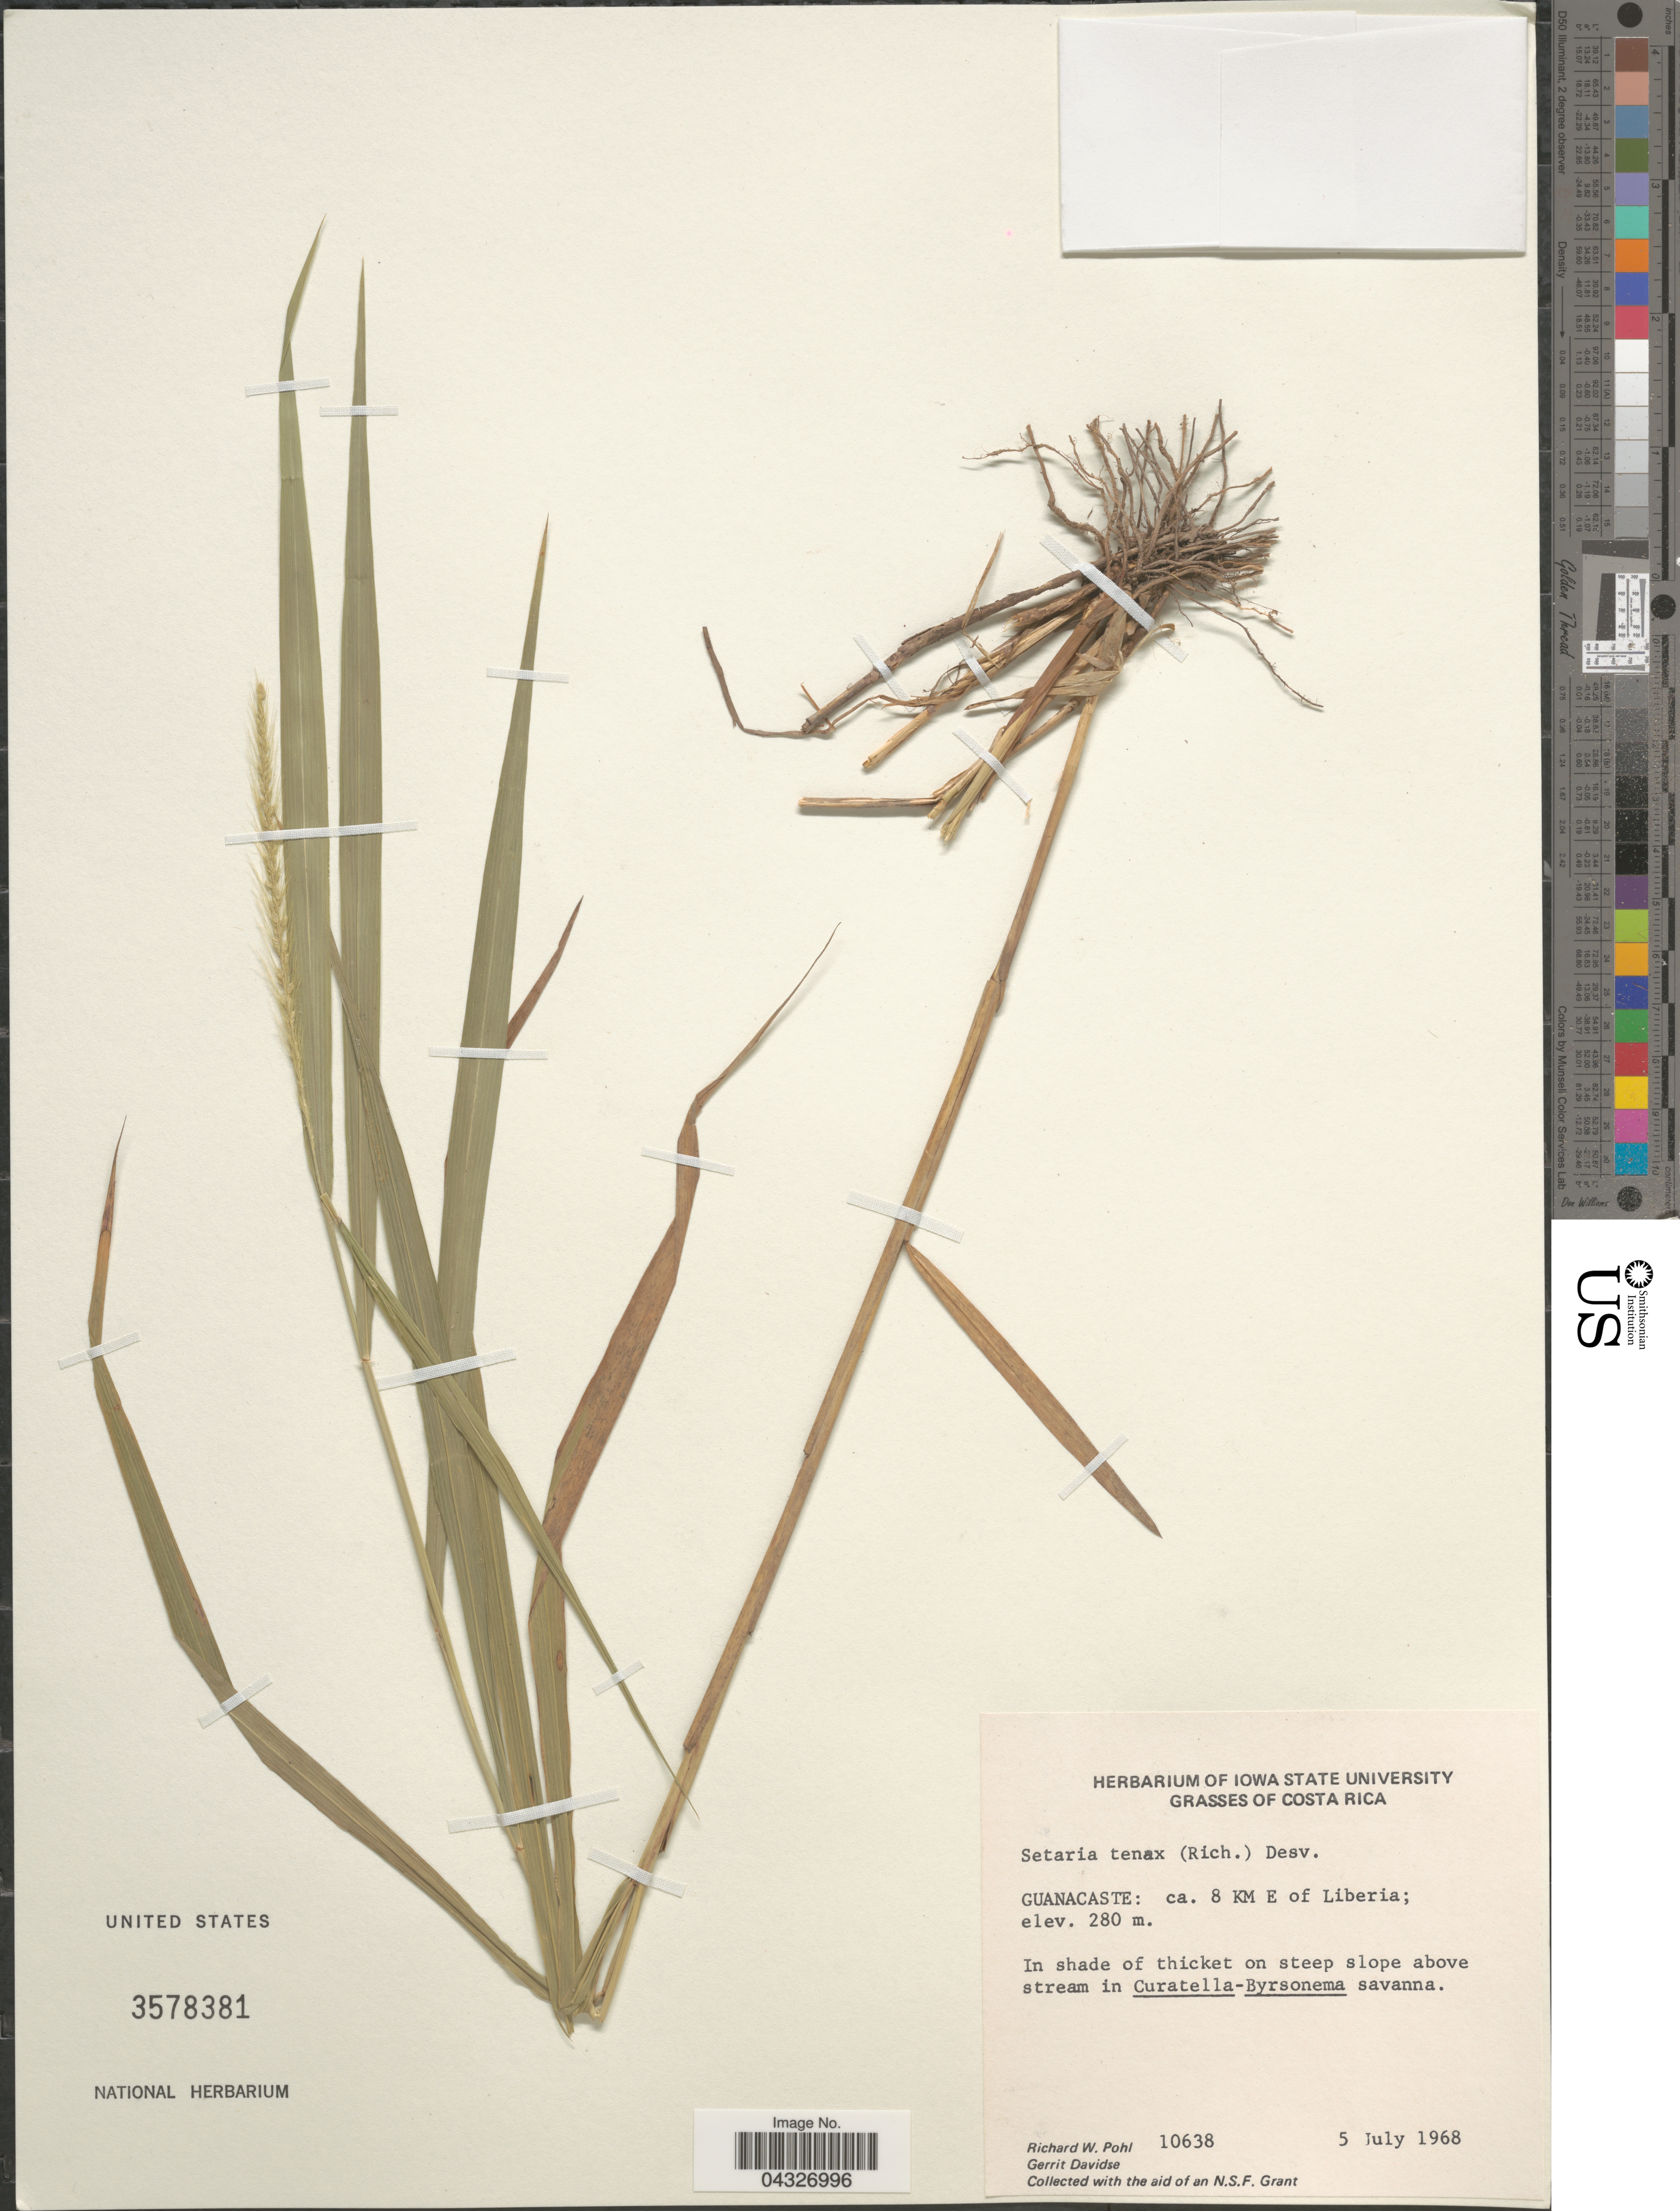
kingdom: Plantae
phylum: Tracheophyta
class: Liliopsida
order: Poales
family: Poaceae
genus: Setaria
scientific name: Setaria tenax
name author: (Rich.) Desv.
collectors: R. W. Pohl & G. Davidse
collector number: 10638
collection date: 1968-07-05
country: Costa Rica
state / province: Guanacaste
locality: Ca. 8 KM E of Liberia.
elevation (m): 280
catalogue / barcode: US 3578381